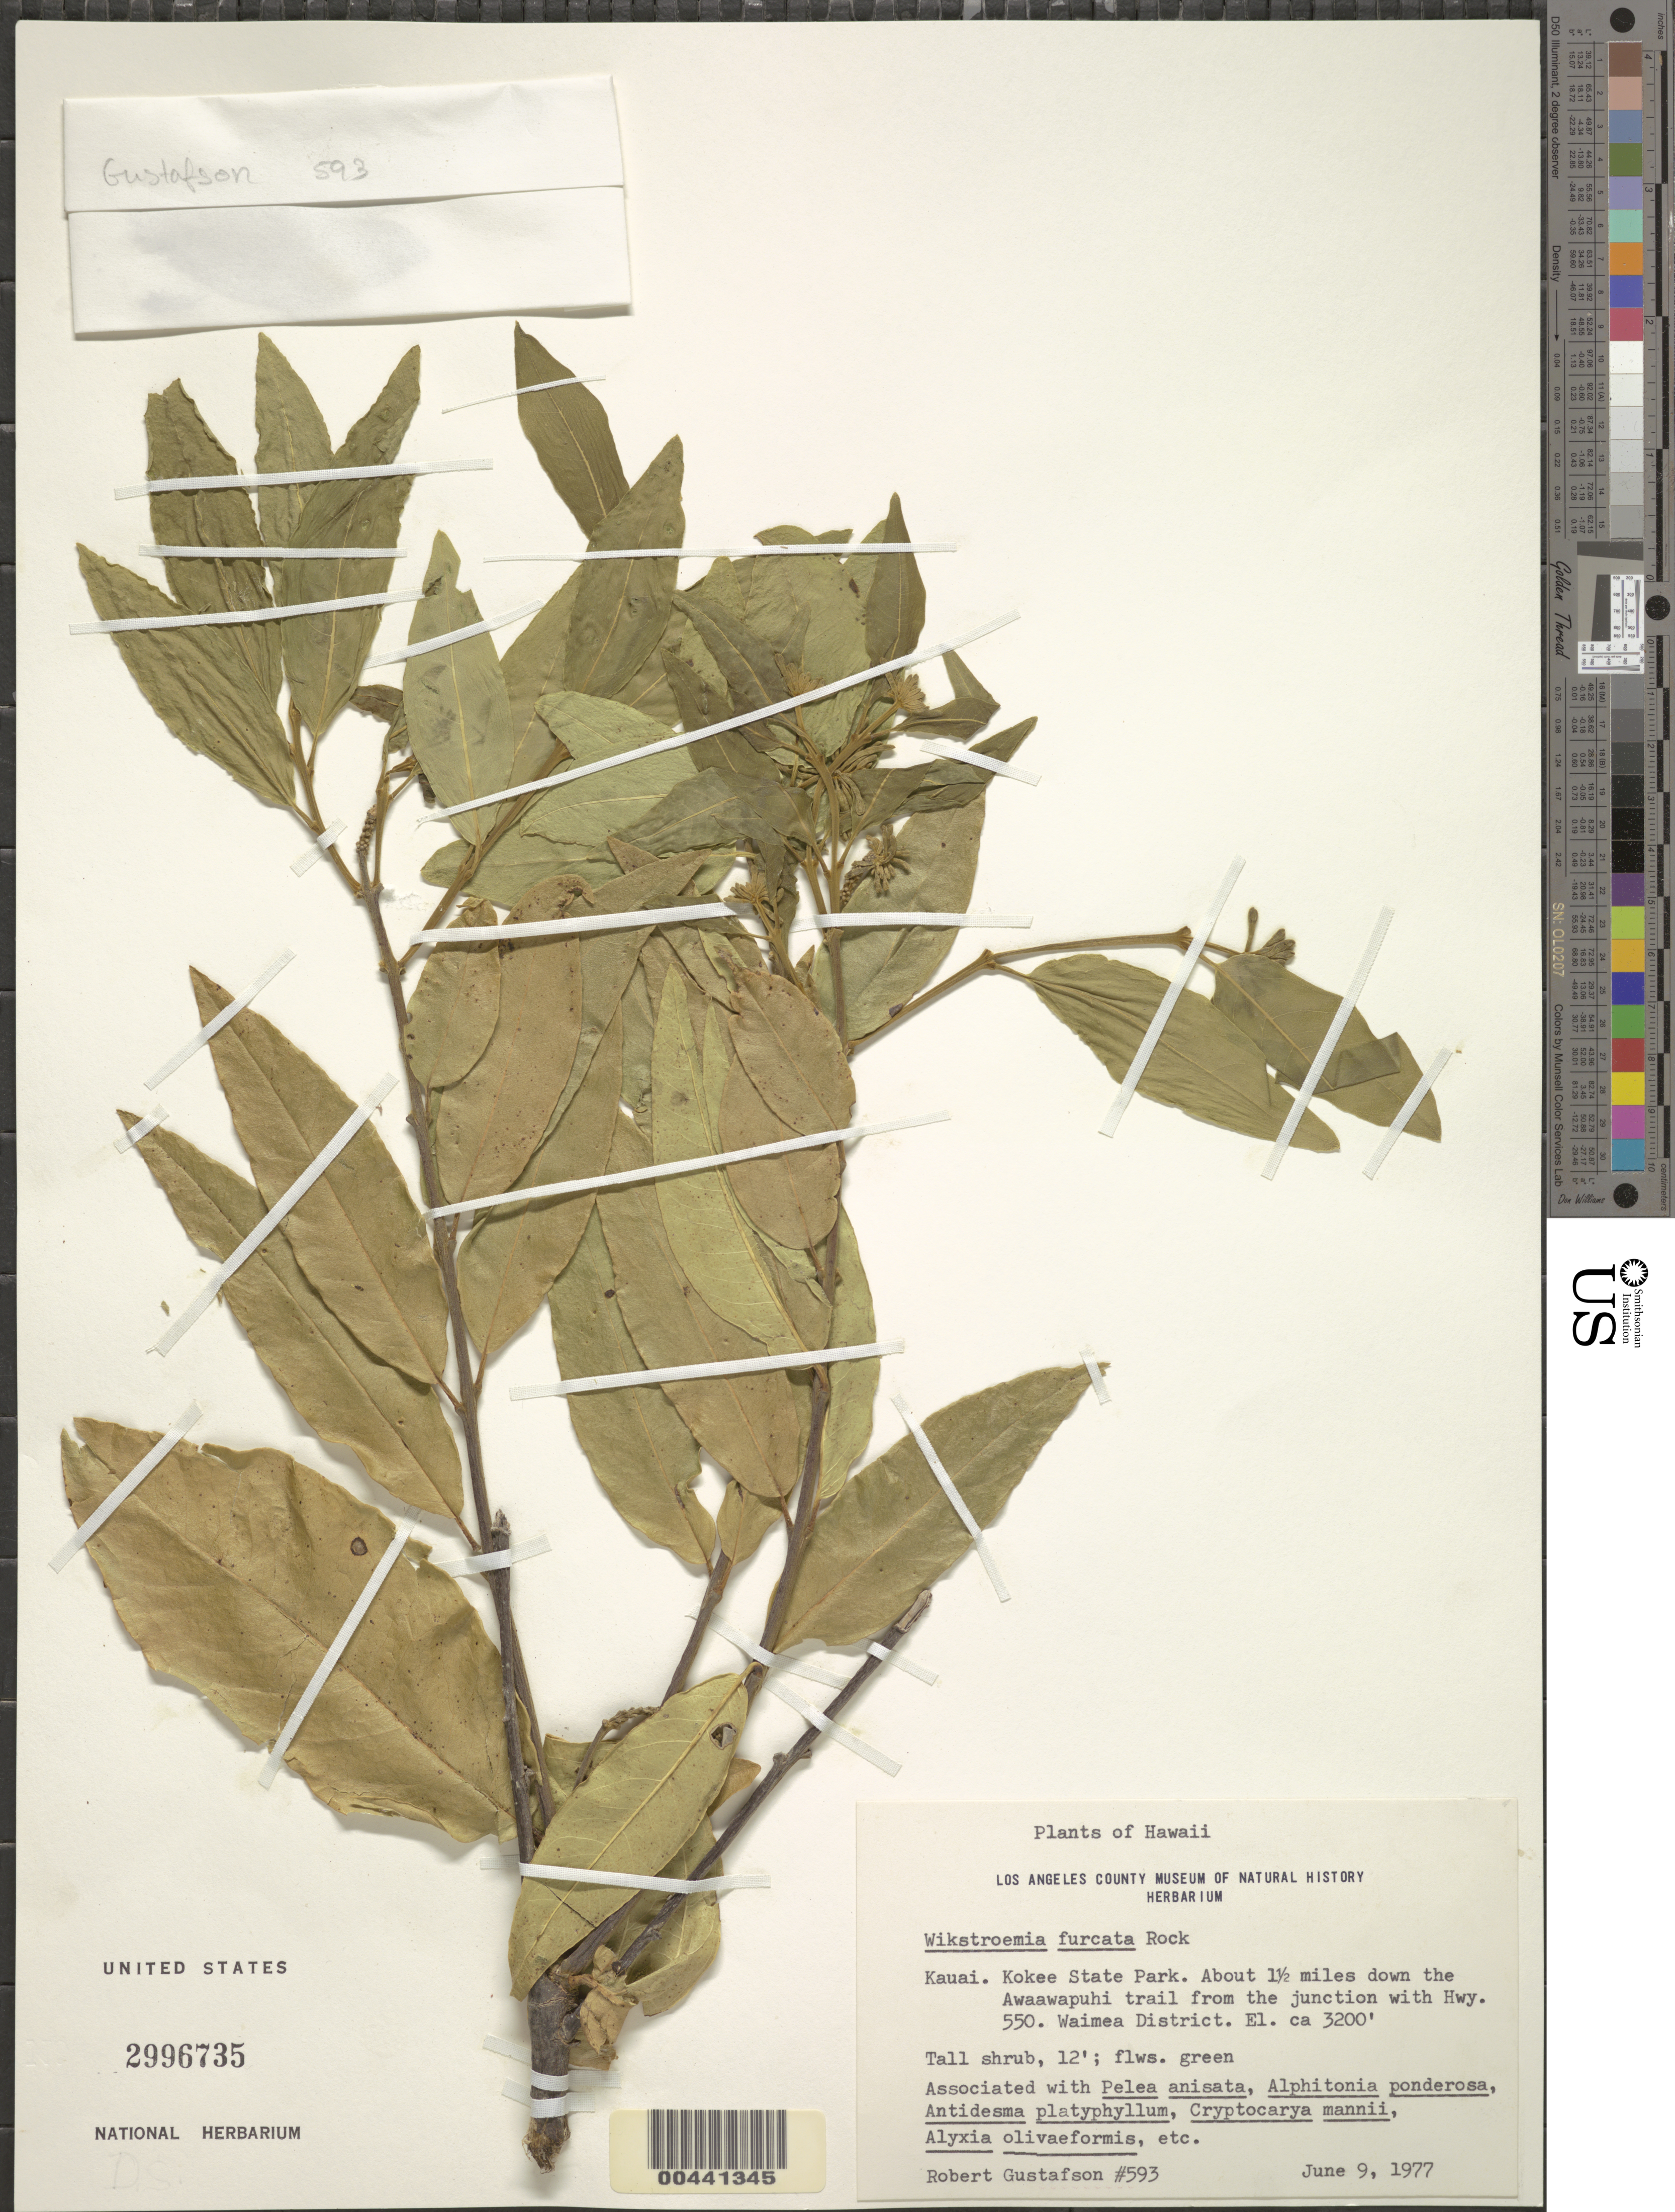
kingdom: Plantae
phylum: Tracheophyta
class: Magnoliopsida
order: Malvales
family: Thymelaeaceae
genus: Wikstroemia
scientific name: Wikstroemia furcata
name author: (Hildebr.) Rock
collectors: R. Gustafson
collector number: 593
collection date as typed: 9 Jun 1977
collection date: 1977-06-09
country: United States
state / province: Hawaii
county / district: Kauai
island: Kaua'i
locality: Kokee State Park, about 1.5 mi down the Awaawapuhi Trail from the junction with Hwy 550, Waimea Dist.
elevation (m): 975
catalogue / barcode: US 2996735